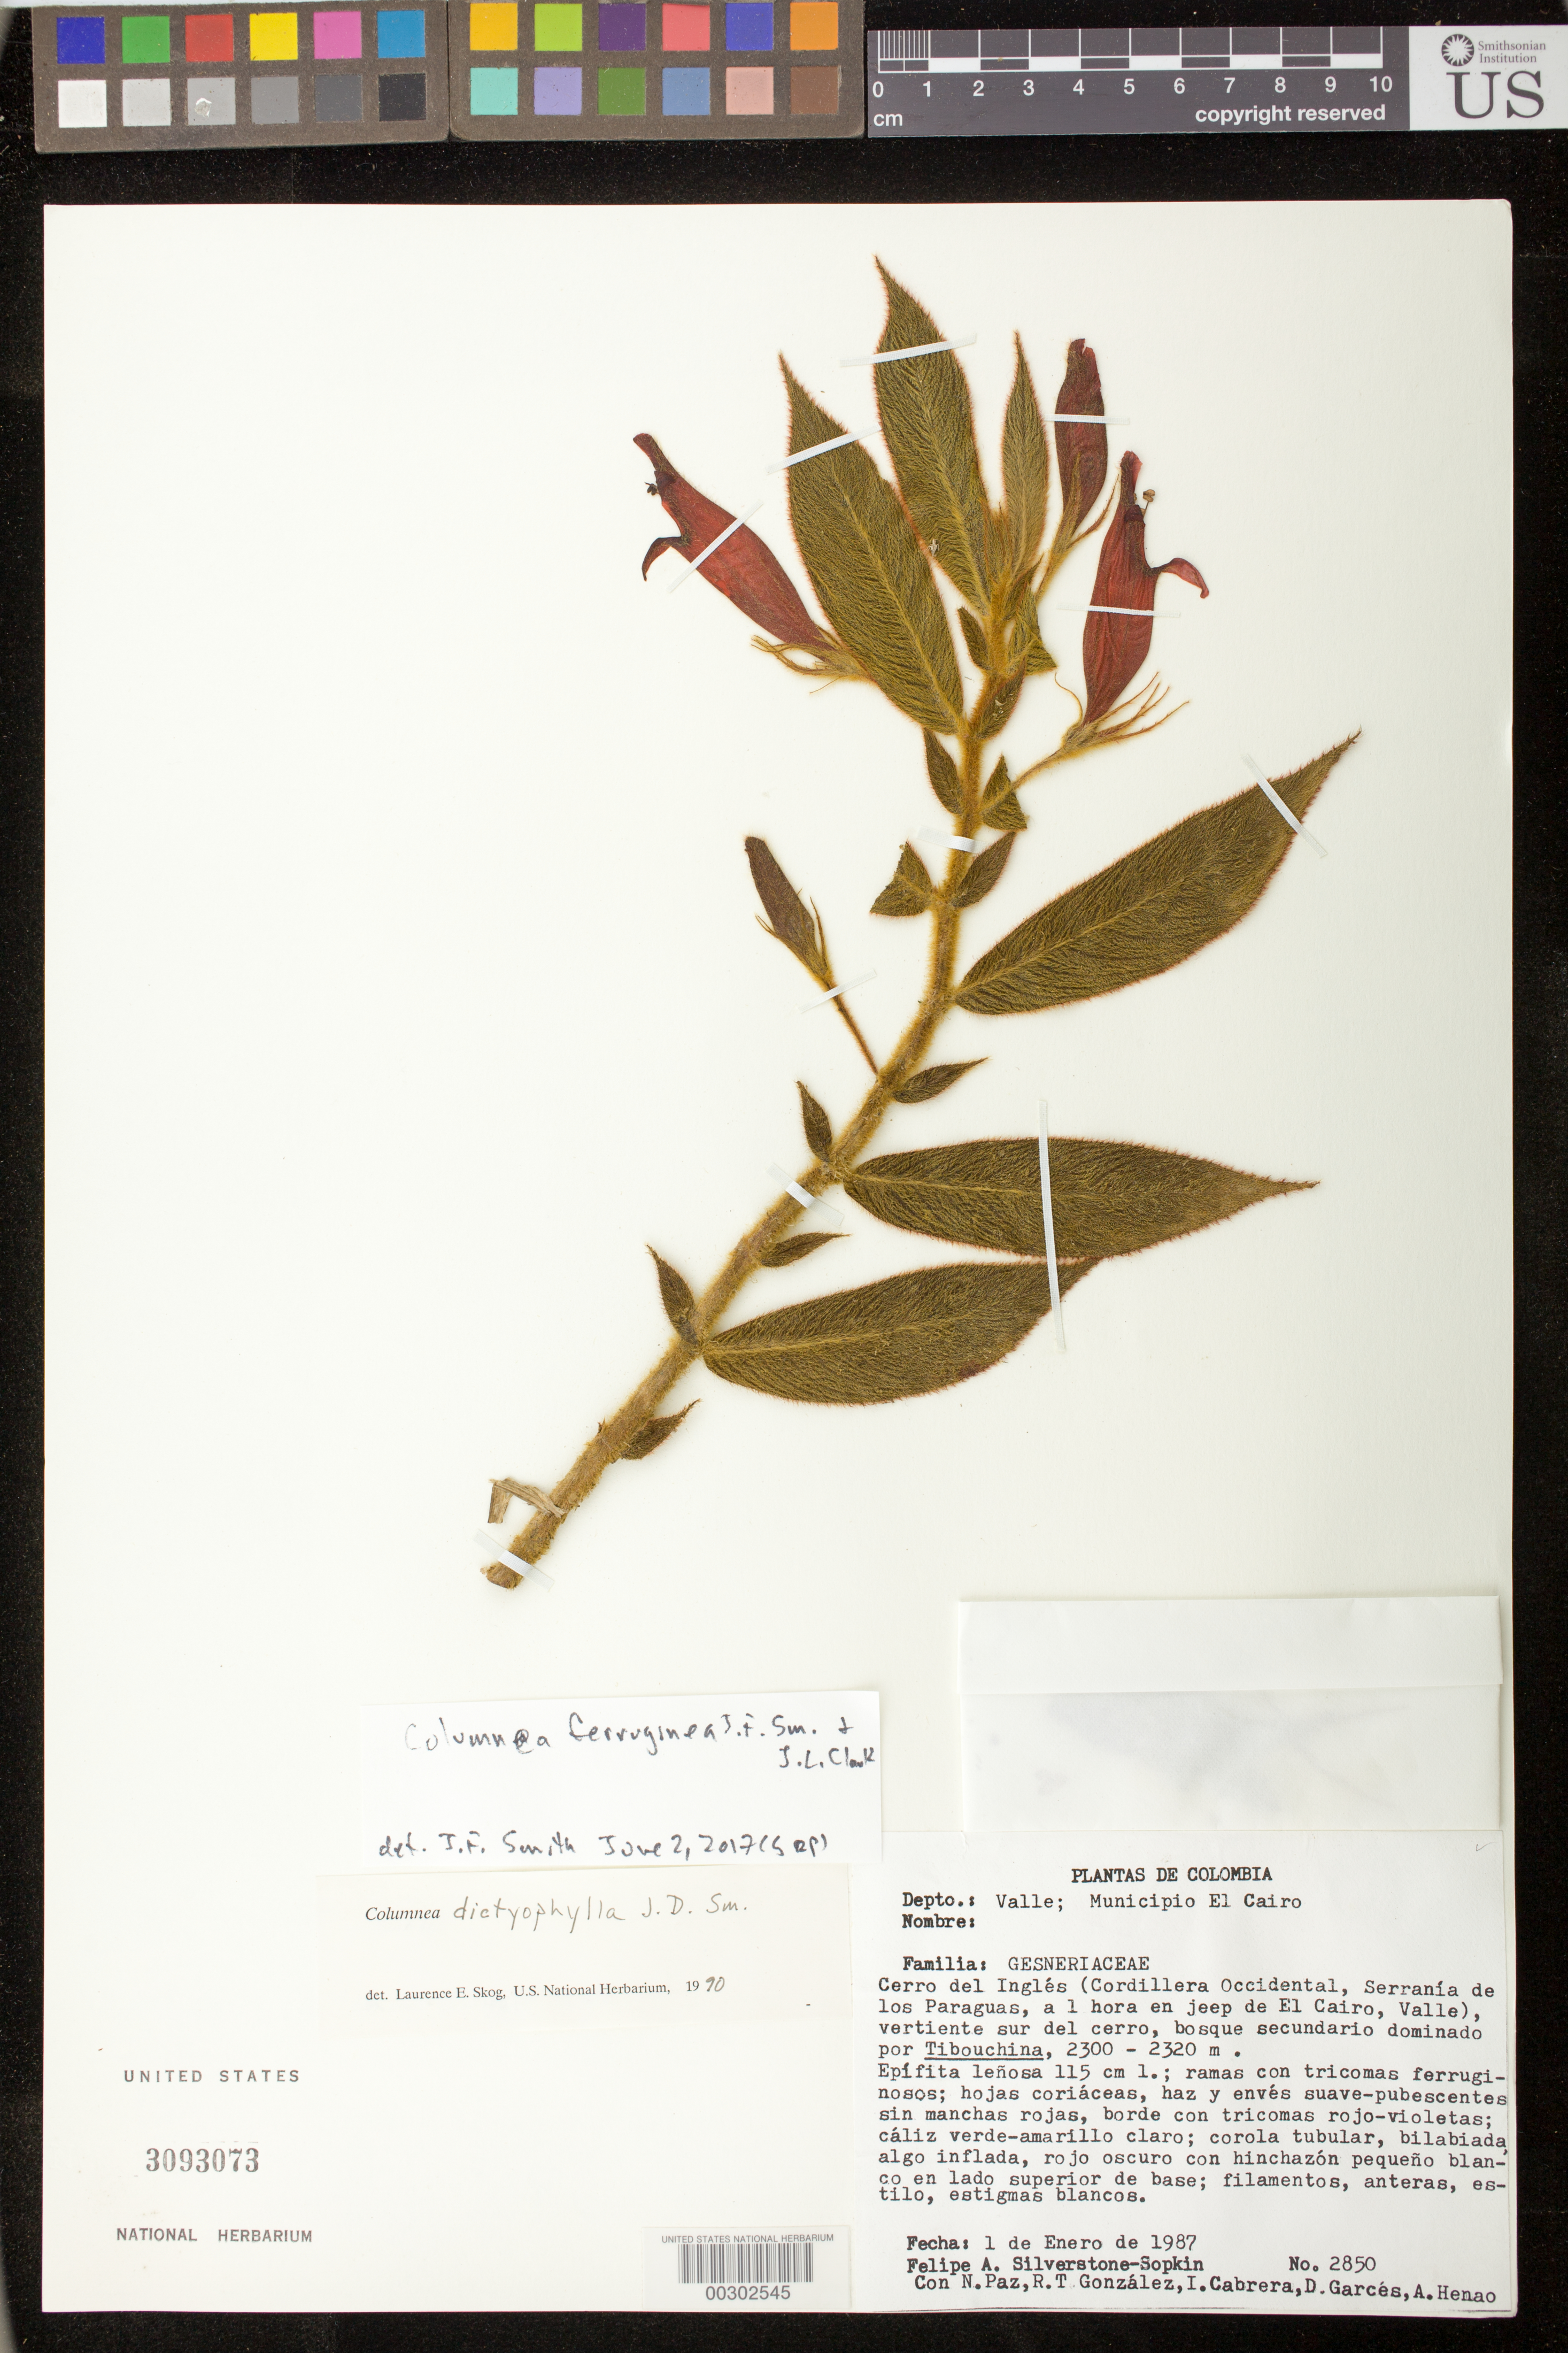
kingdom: Plantae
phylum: Tracheophyta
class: Magnoliopsida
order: Lamiales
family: Gesneriaceae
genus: Columnea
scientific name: Columnea ferruginea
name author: J.F. Sm. & J.L. Clark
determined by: Smith, J. F.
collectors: P. A. Silverstone-Sopkin, N. Paz, R. Gonzalez, I. Cabrera, D. Garces & A. Henao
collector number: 2850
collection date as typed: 01 Jan 1987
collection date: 1987-01-01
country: Colombia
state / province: Valle del Cauca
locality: Mpio. El Cairo, Cerro del Ingles (Cordillera Occidental, Serrania de los Paraguas, 1 hour by jeep from El Cairo)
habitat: vertiente sur del cerro, bosque secundario dominado por Tibouchina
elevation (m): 2300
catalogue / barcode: US 3093073